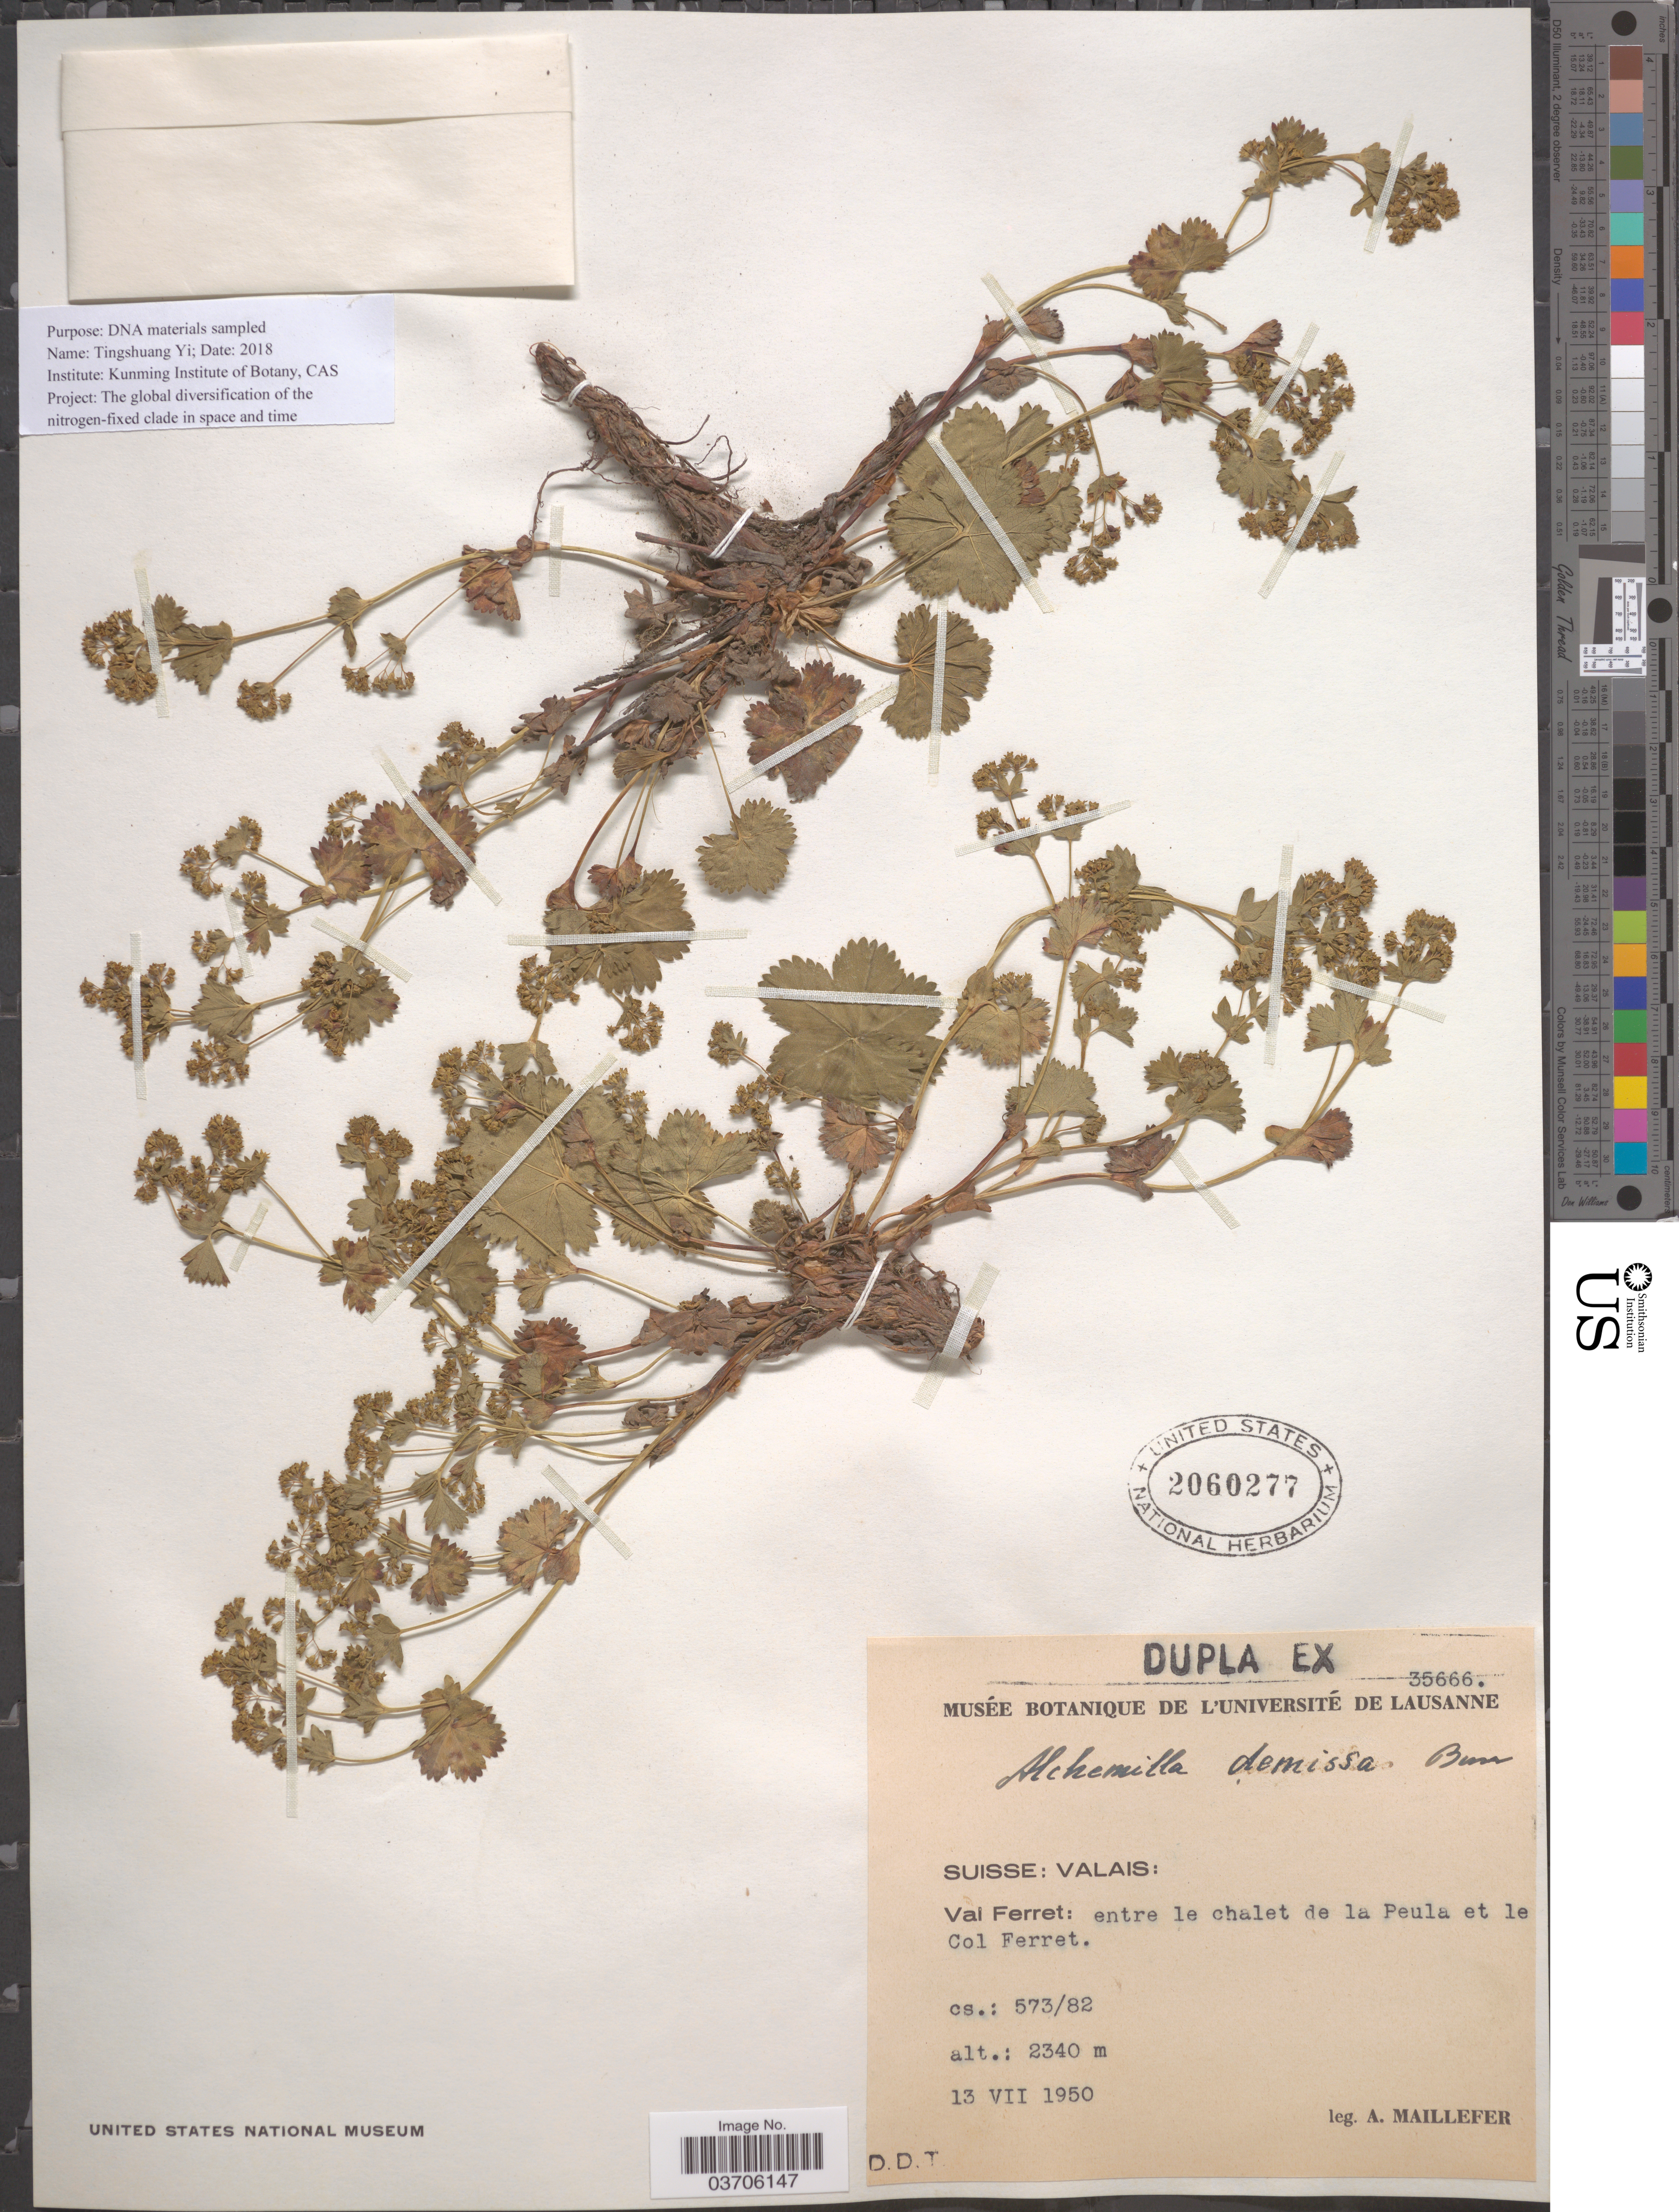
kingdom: Plantae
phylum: Tracheophyta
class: Magnoliopsida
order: Rosales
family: Rosaceae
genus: Alchemilla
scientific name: Alchemilla demissa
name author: Buser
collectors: A. Maillefer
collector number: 35666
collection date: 1950-07-13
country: Switzerland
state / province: Valais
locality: Suisse: Val Ferret: entre le chalet de la Peula et le Col Ferret.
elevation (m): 2340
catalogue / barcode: US 2060277